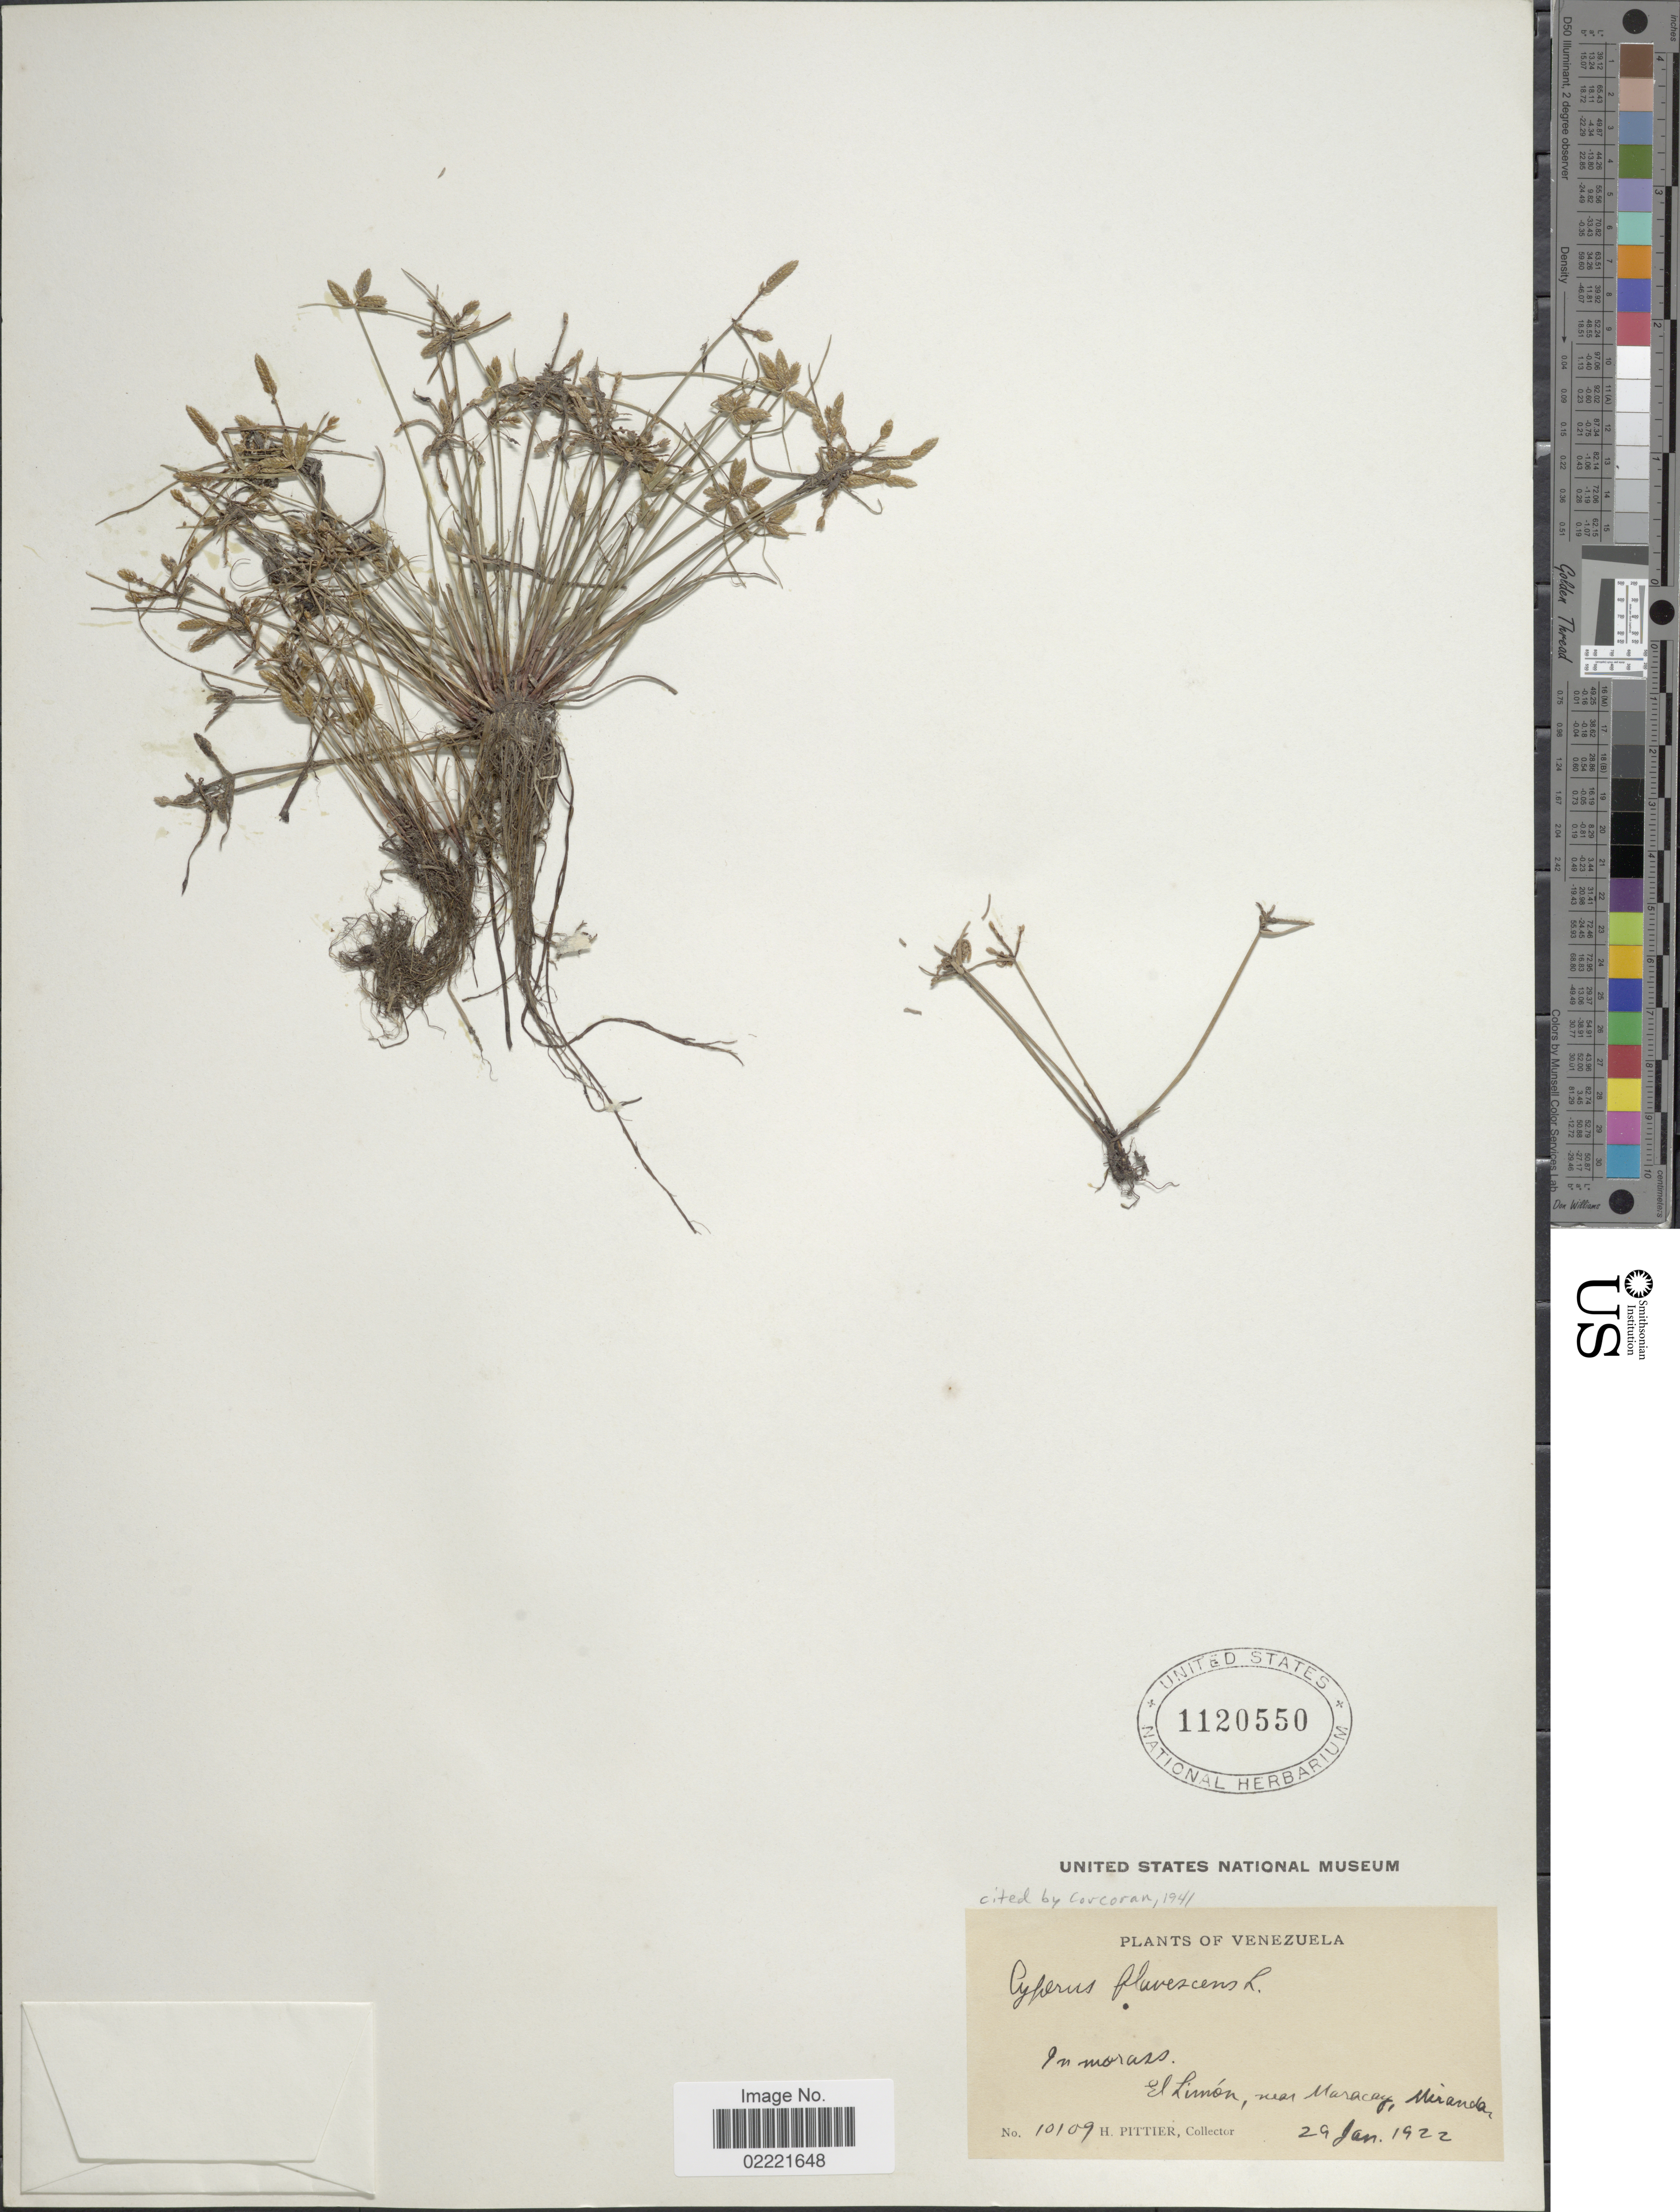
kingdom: Plantae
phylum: Tracheophyta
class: Liliopsida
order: Poales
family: Cyperaceae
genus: Cyperus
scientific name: Cyperus flavescens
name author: L.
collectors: H. F. Pittier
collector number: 10109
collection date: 1922-01-29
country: Venezuela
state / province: Miranda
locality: El Limón, near Maracay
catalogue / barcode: US 1120550